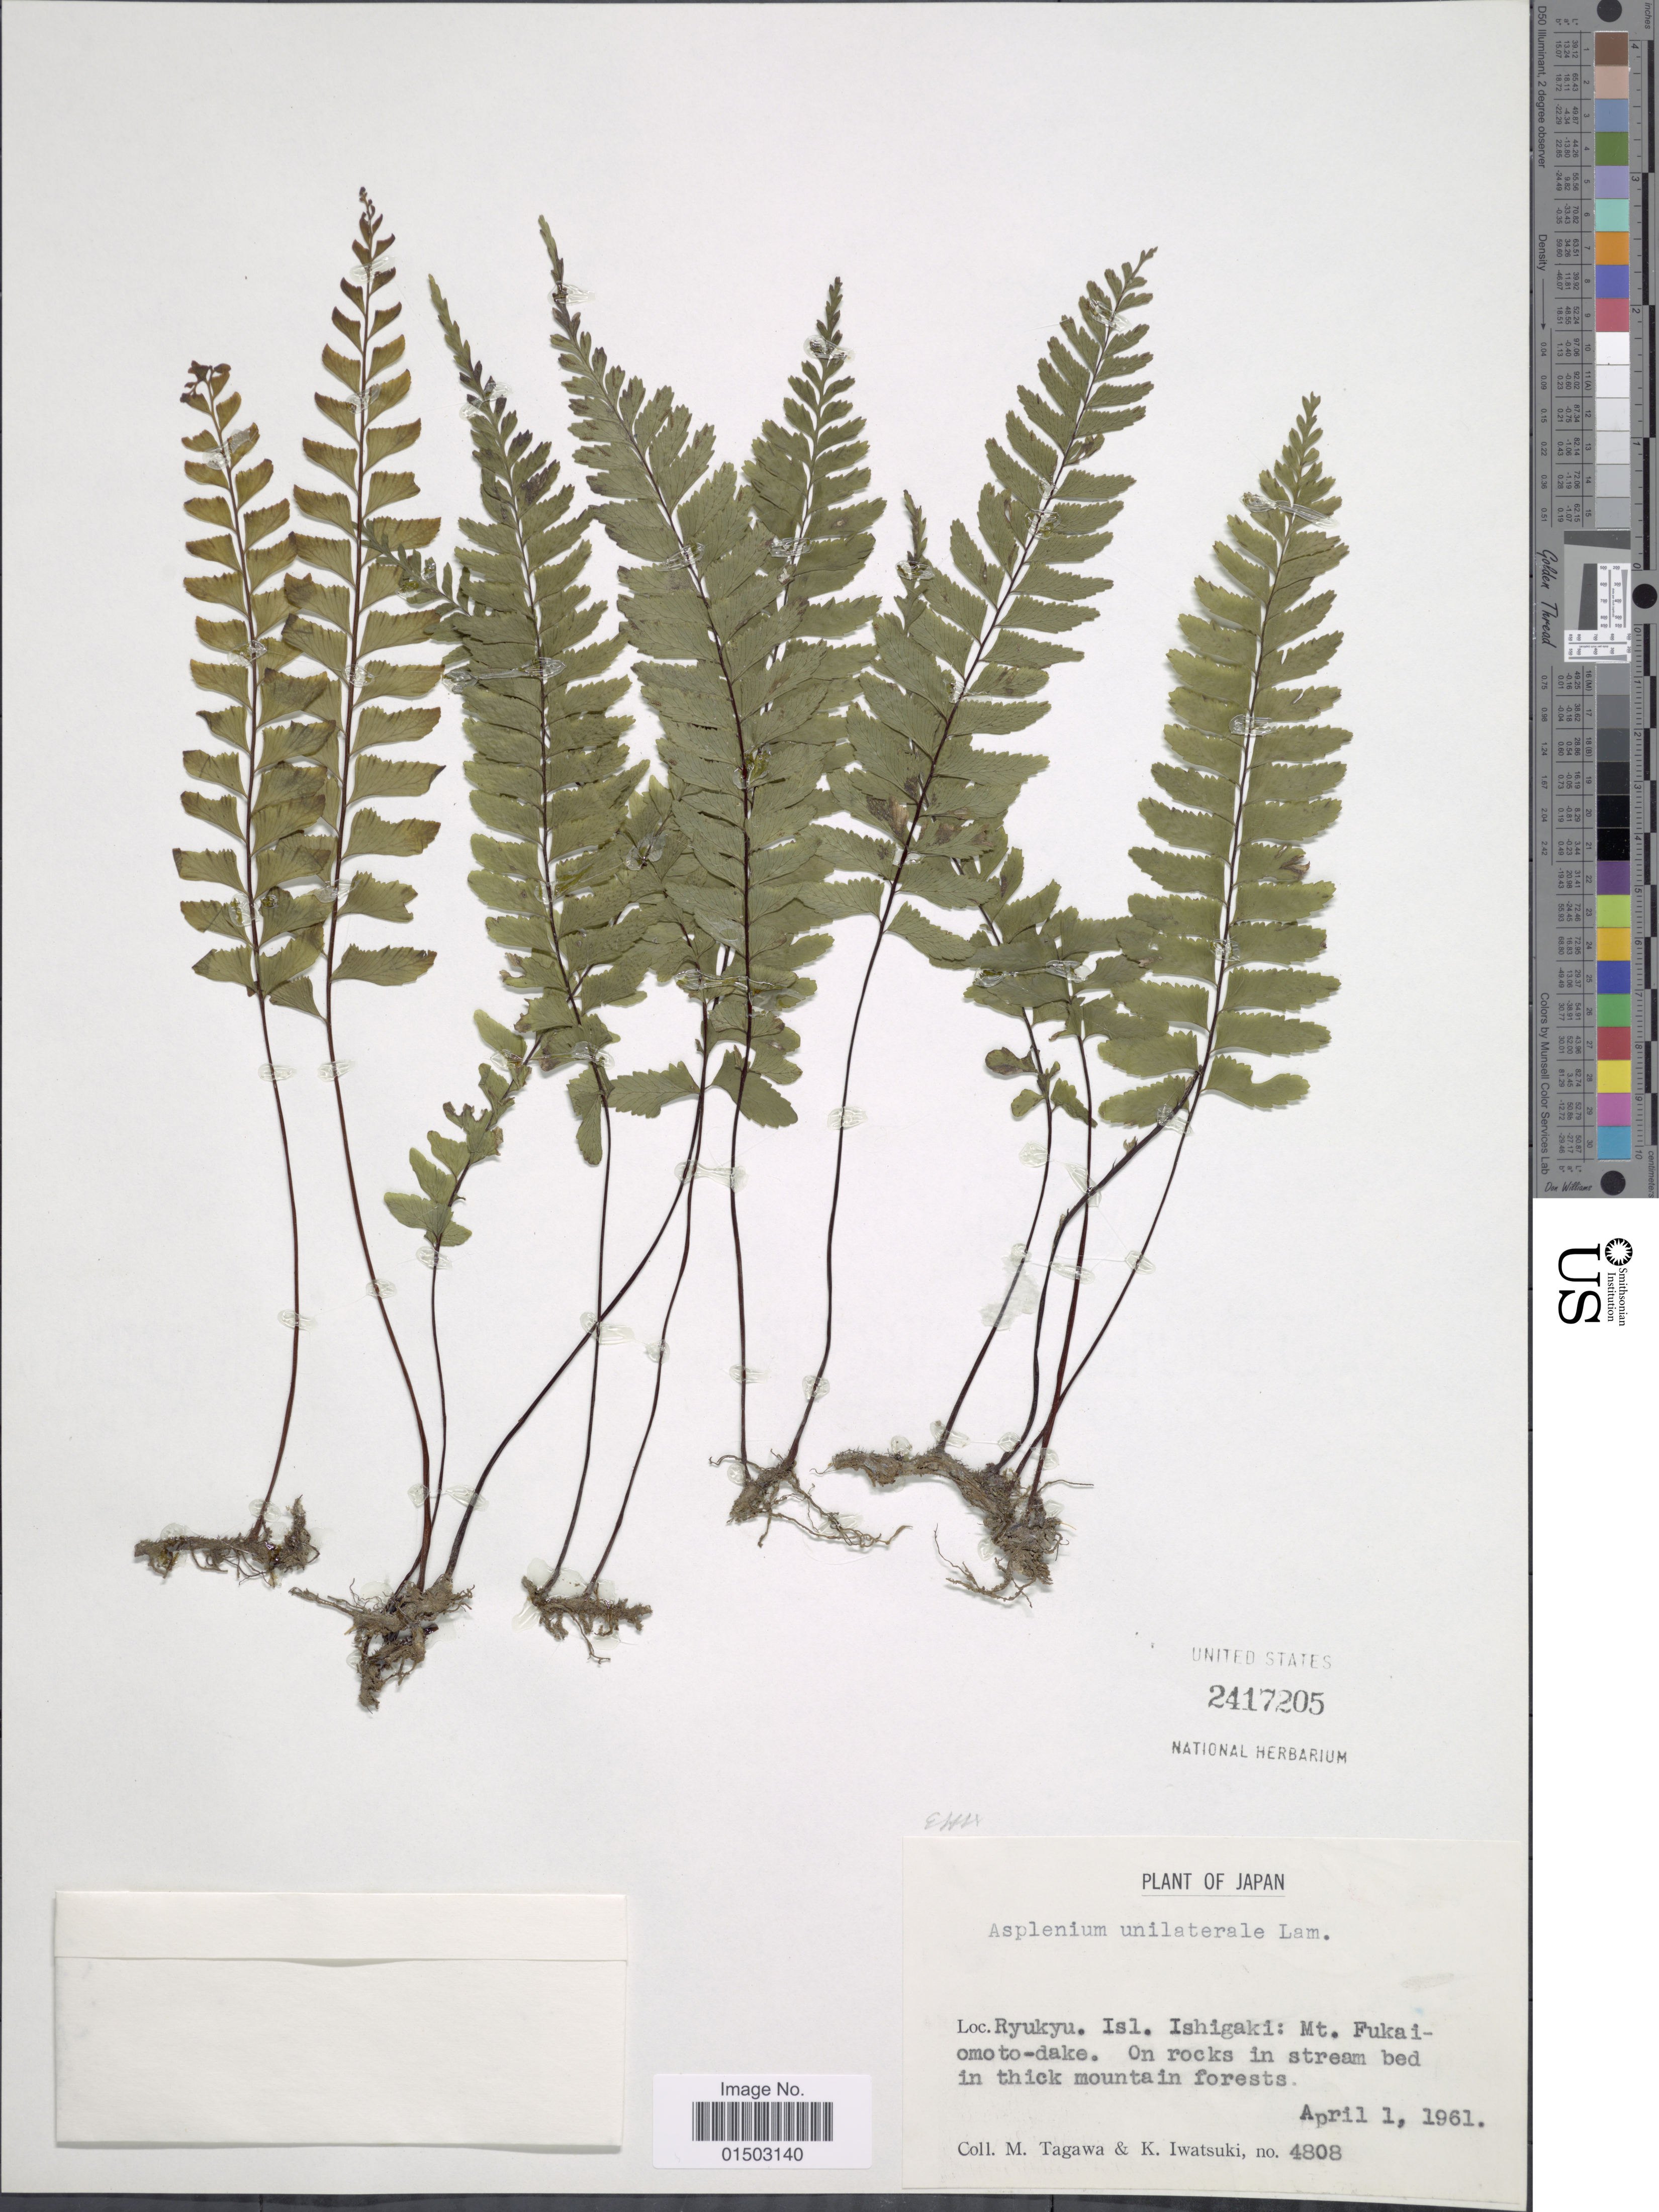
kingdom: Plantae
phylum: Tracheophyta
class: Polypodiopsida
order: Polypodiales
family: Aspleniaceae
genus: Hymenasplenium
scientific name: Hymenasplenium unilaterale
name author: (Lam.) Hayata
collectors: M. Tagawa & K. Iwatsuki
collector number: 4808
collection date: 1961-04-01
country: Japan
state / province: Okinawa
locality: Japan. Ryukyu. Isl. Ishigaki: Mt.Fukai-omoto-dake.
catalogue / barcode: US 2417205